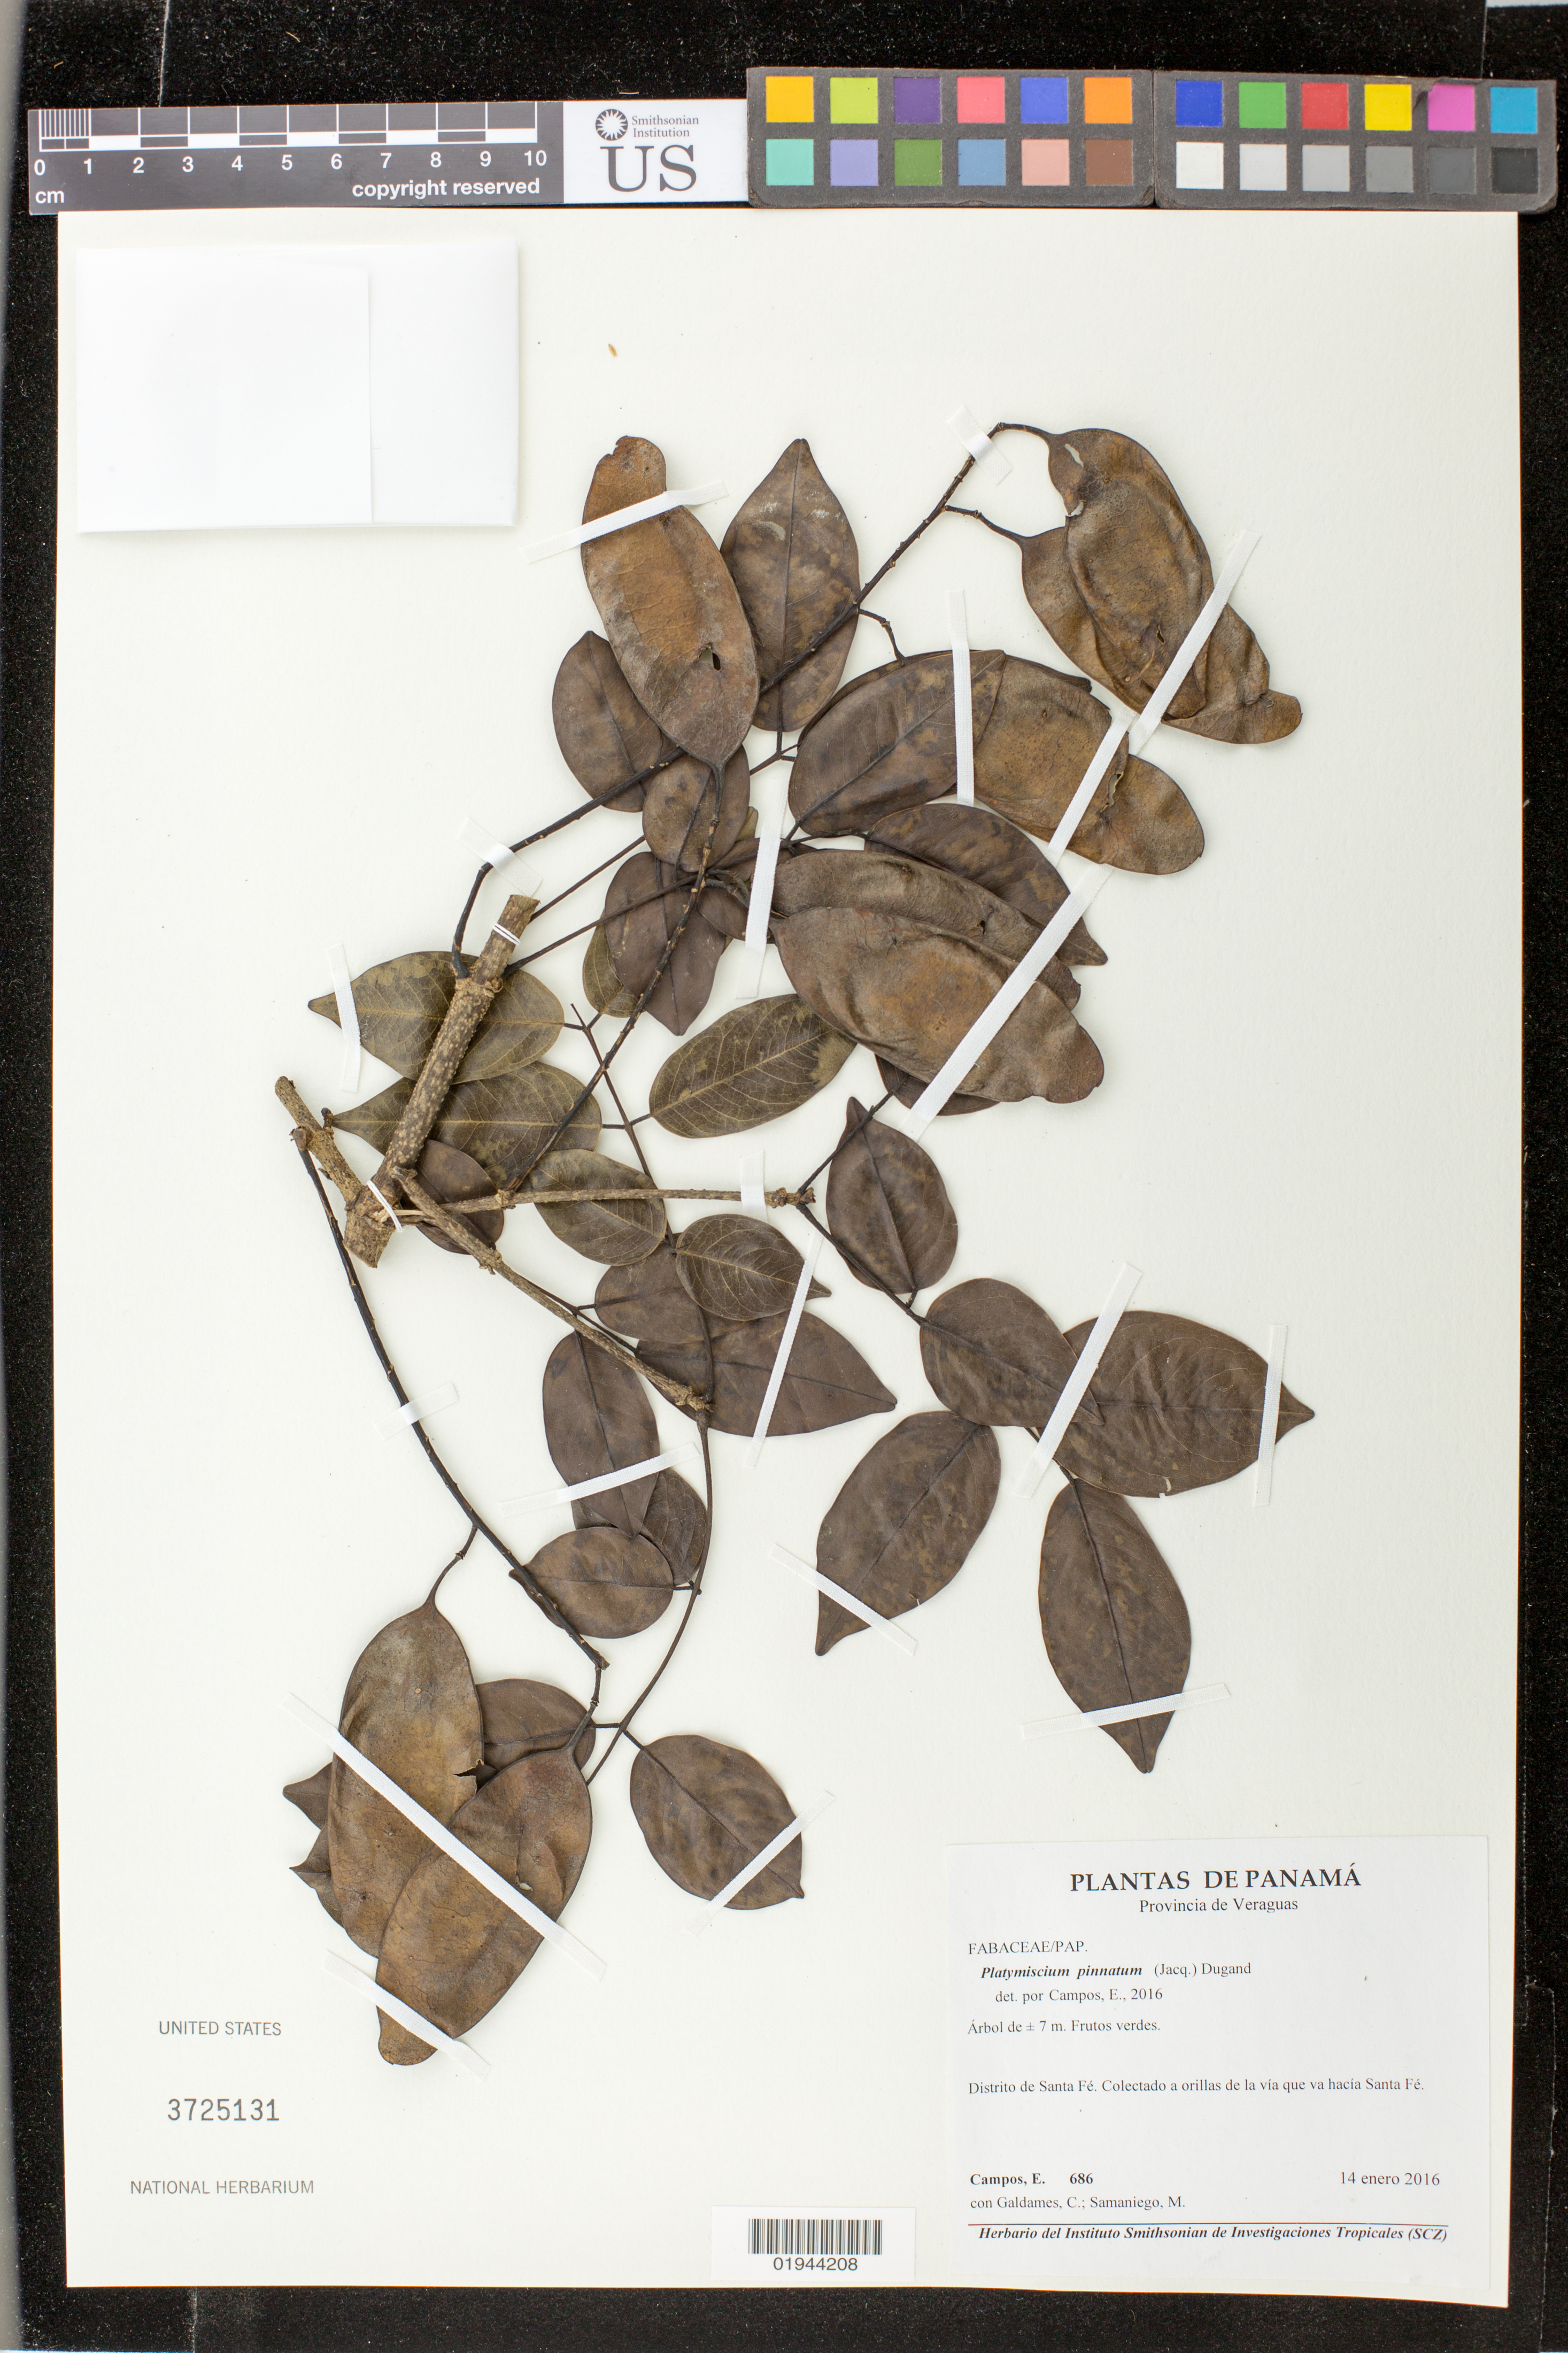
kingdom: Plantae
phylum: Tracheophyta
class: Magnoliopsida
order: Fabales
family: Fabaceae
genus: Platymiscium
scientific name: Platymiscium pinnatum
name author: (Jacq.) Dugand G.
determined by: Campos, E.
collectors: E. Campos, C. Galdames & M. Samaniego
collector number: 686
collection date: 2016-01-14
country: Panama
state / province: Veraguas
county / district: Santa Fe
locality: Colectado a orillas de la via que va hacia Santa Fe.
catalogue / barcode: US 3725131